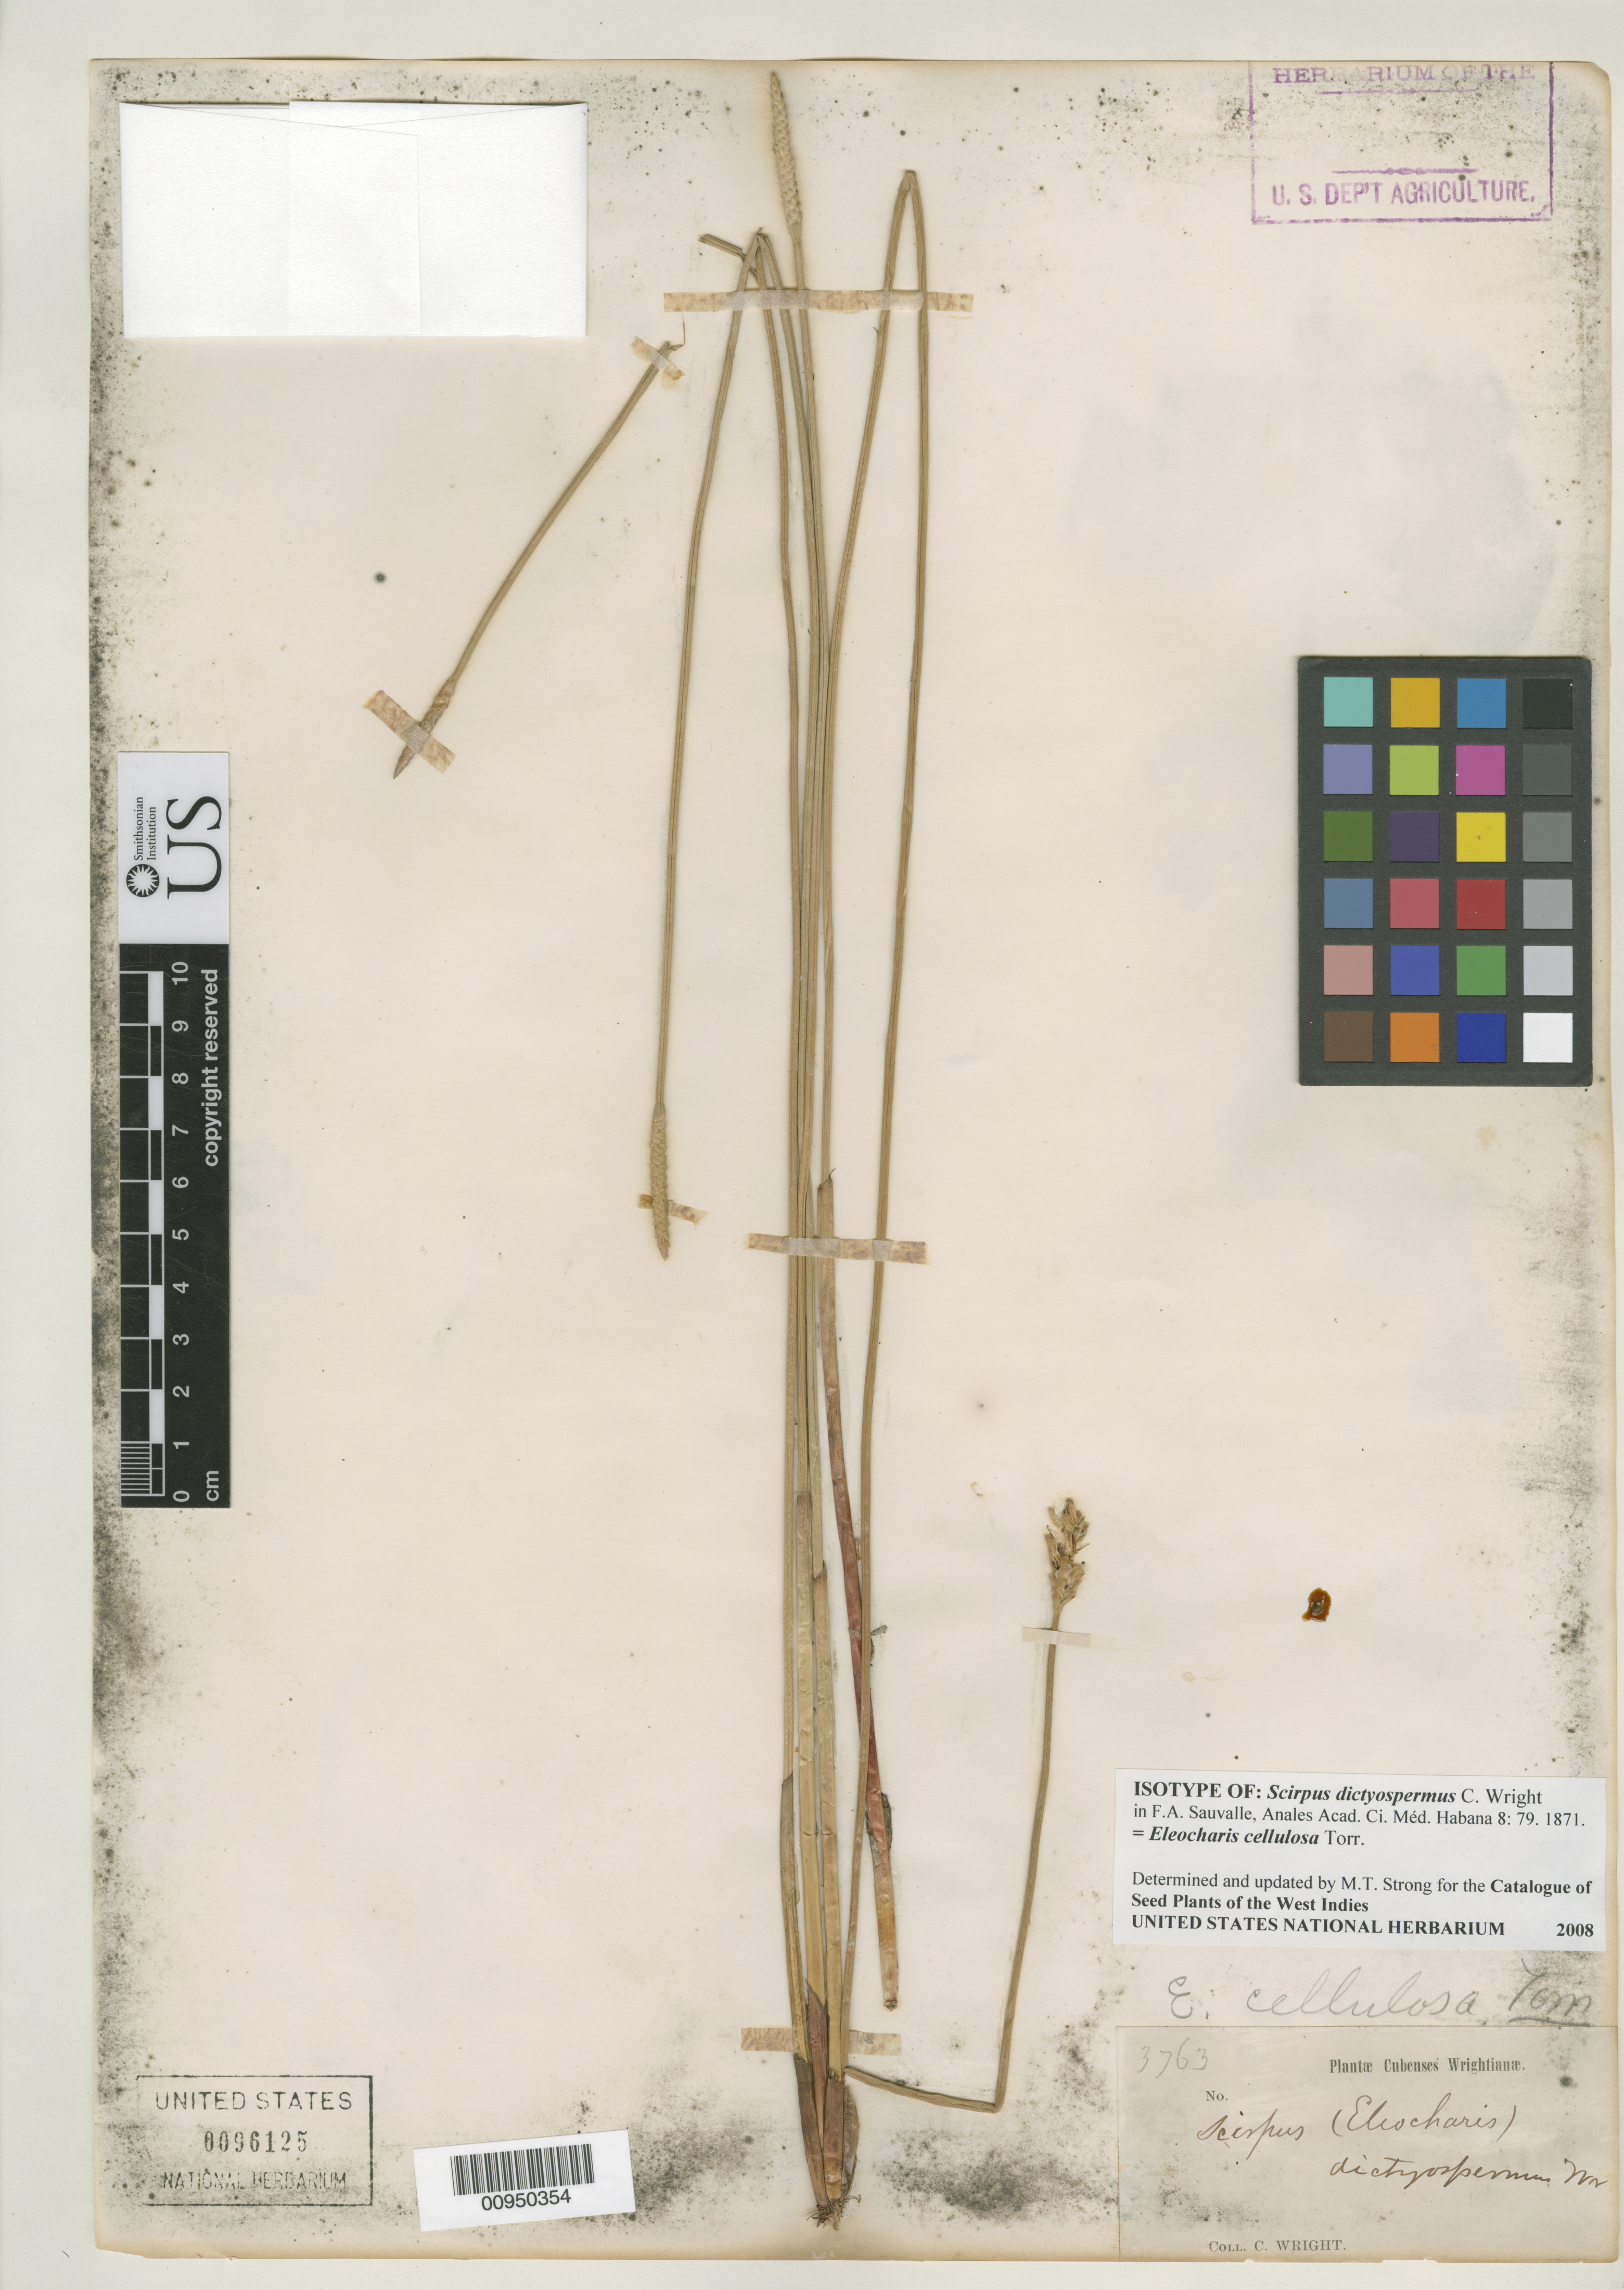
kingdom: Plantae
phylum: Tracheophyta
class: Liliopsida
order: Poales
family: Cyperaceae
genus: Scirpus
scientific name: Scirpus dictyospermus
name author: C. Wright in Sauvalle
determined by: Strong, M. T., (US), Smithsonian Institution - National Museum of Natural History (UNITED STATES)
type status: Isotype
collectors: C. Wright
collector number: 3763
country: Cuba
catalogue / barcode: US 96125